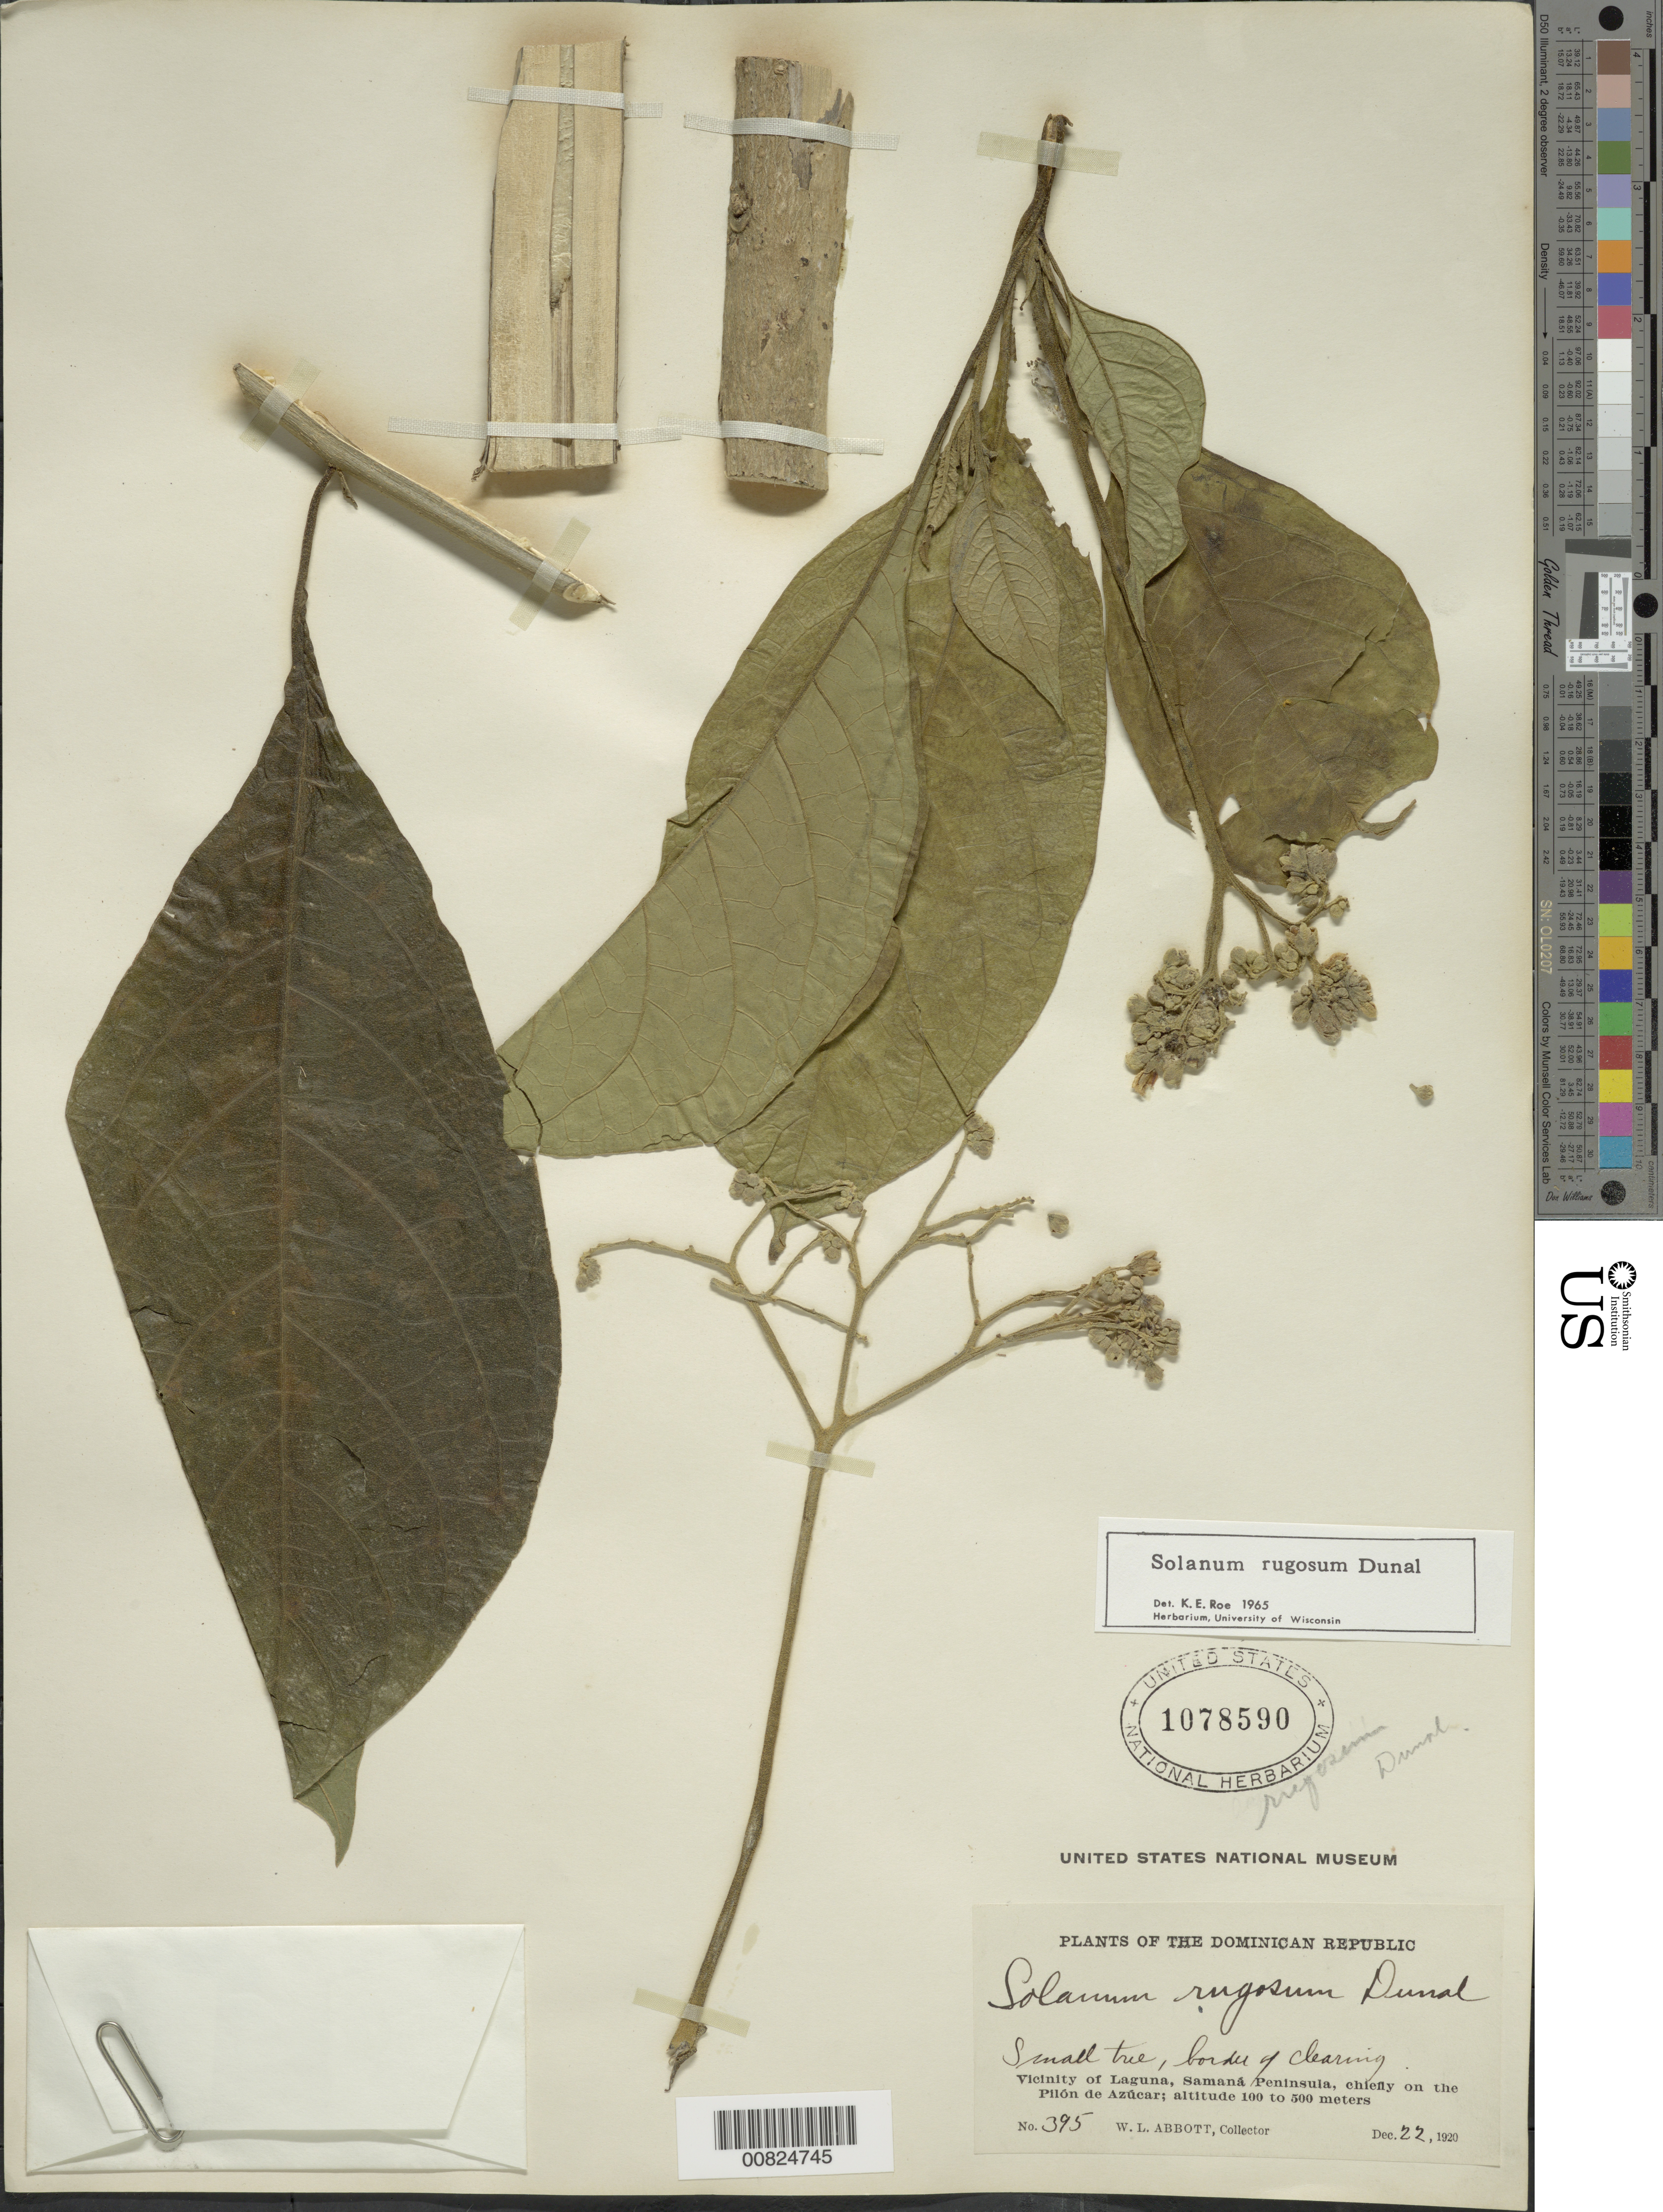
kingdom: Plantae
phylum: Tracheophyta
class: Magnoliopsida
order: Solanales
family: Solanaceae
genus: Solanum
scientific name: Solanum rugosum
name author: Dunal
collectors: W. L. Abbott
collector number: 395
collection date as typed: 22 Dec 1920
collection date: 1920-12-22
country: Dominican Republic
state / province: Samana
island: Hispaniola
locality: Vicinity of Laguna, Samaná Peninsula, chiefly on the Pilón de Azúcar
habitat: Border of clearing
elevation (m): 100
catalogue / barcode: US 1078590